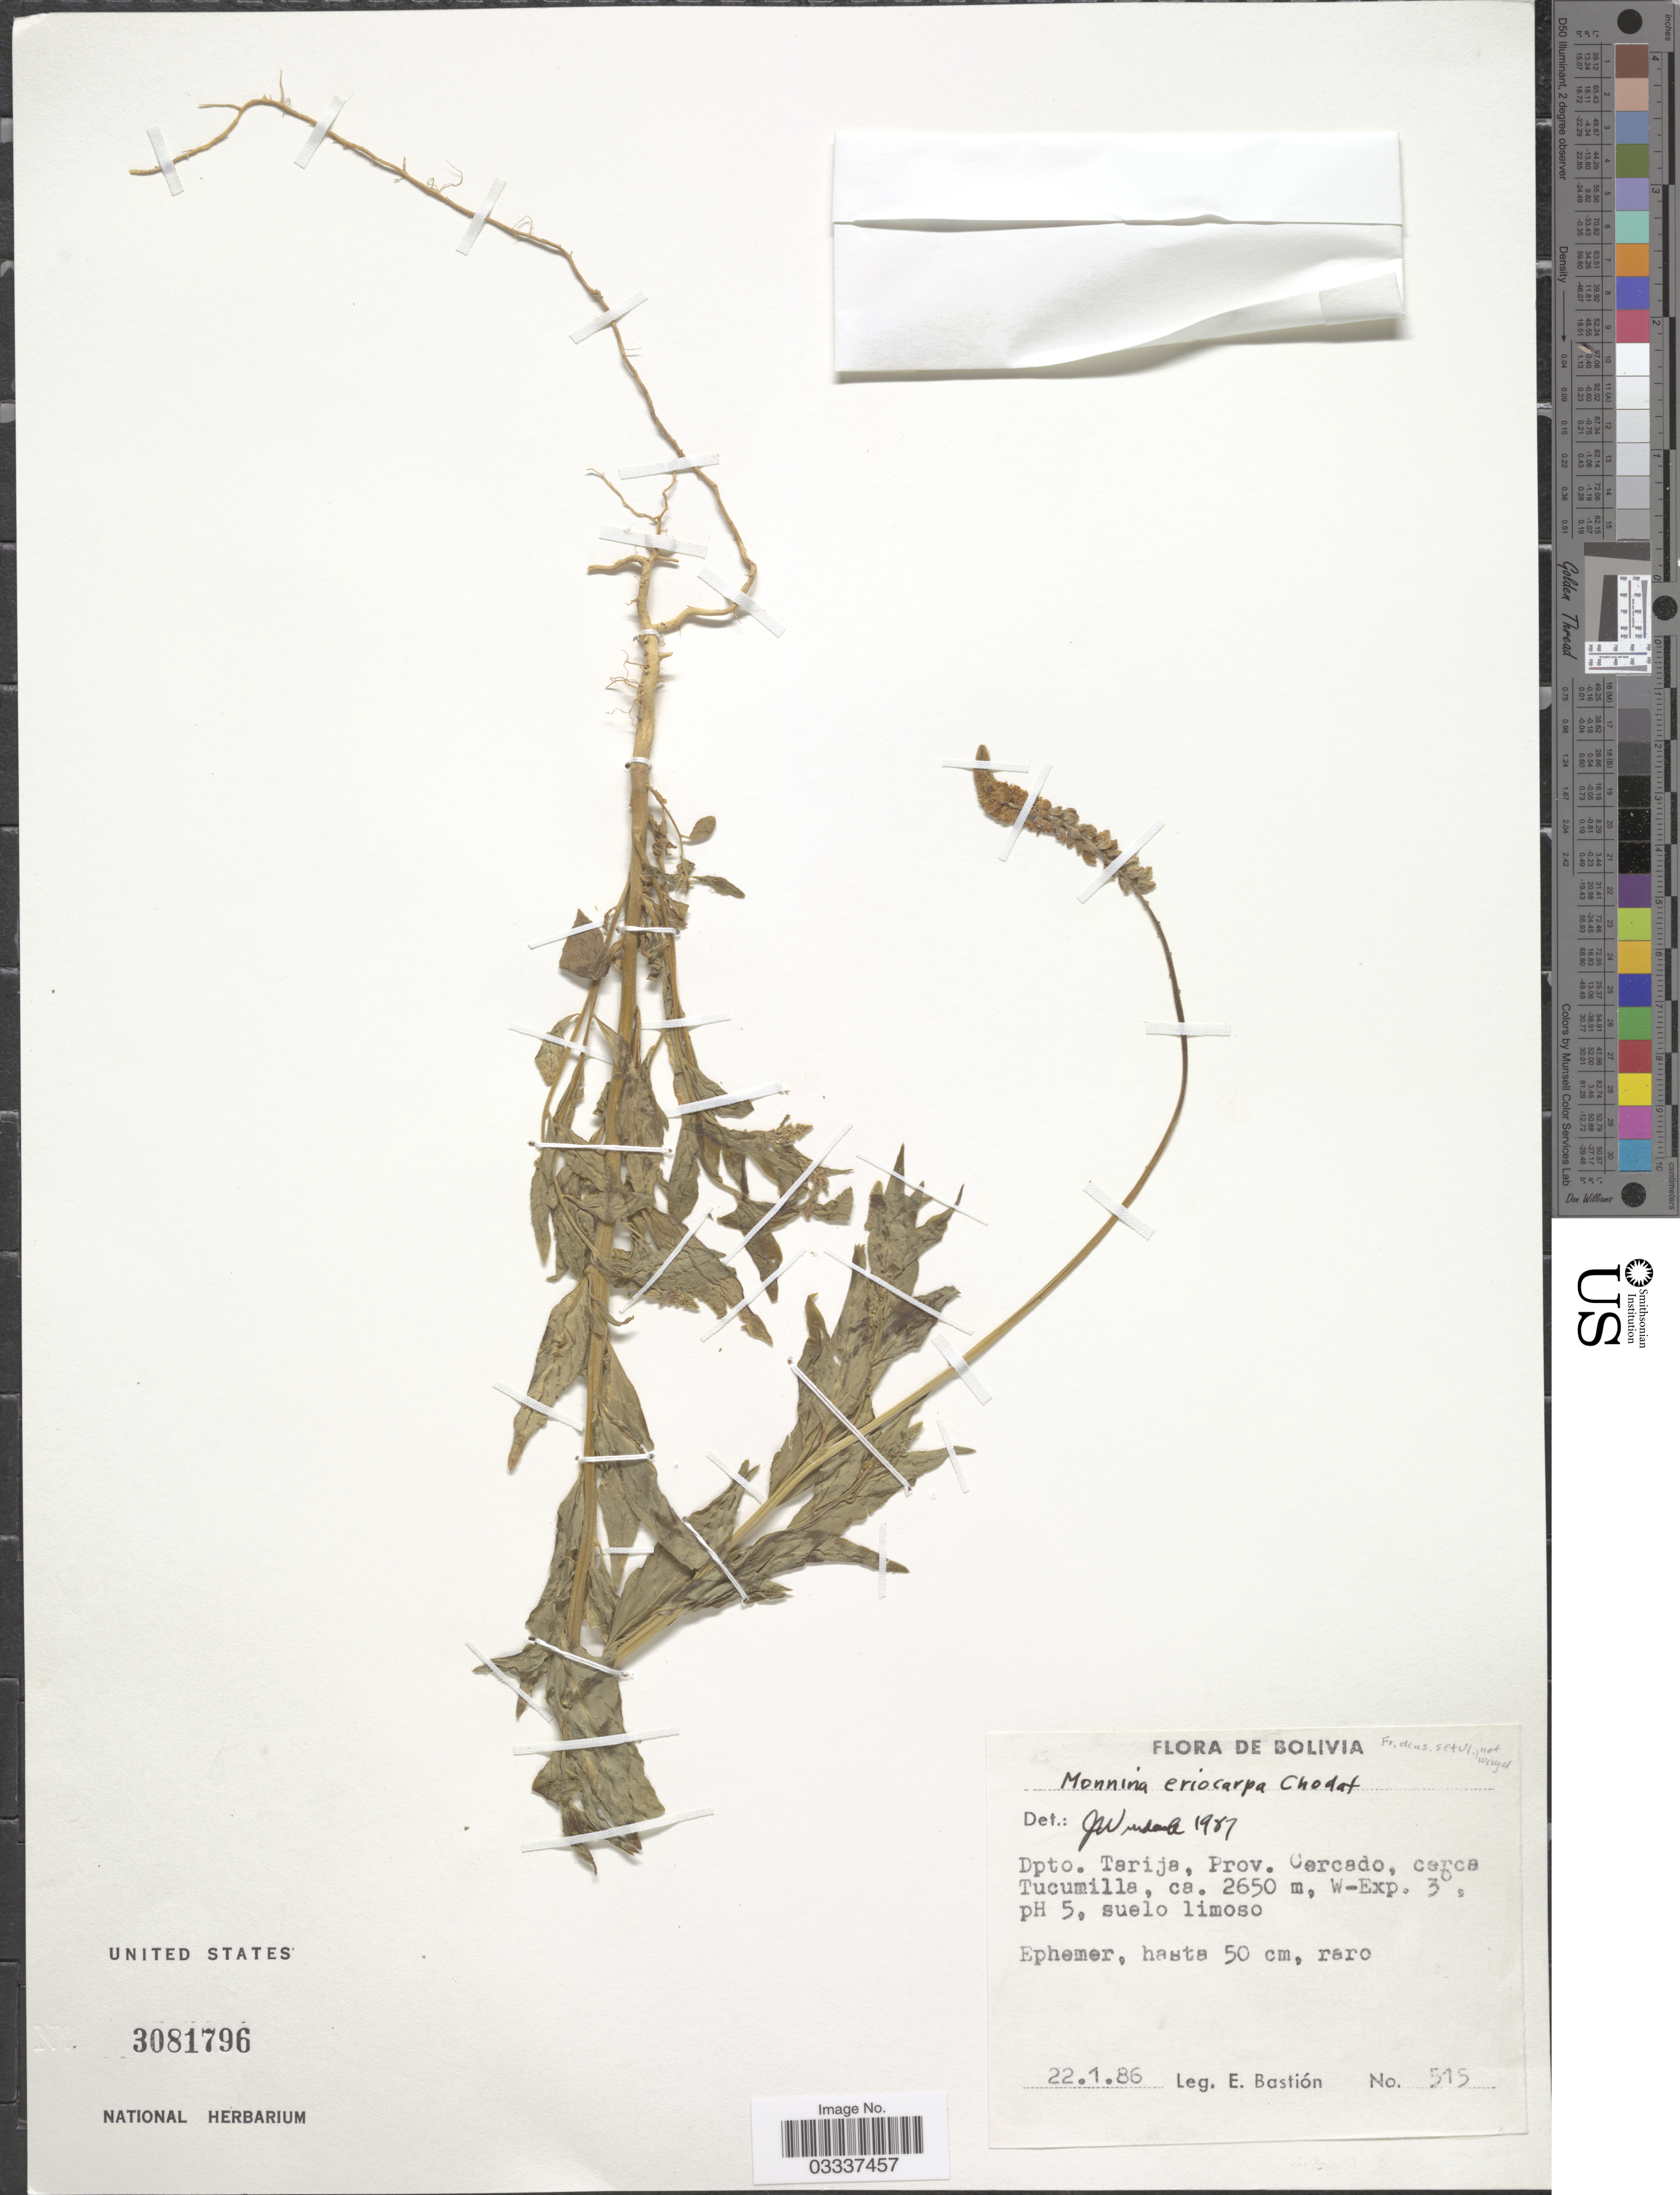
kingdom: Plantae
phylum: Tracheophyta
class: Magnoliopsida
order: Fabales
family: Polygalaceae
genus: Monnina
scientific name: Monnina erioclada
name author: Gand.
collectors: E. Bastion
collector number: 515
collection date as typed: Transcribed d/m/y: 22/1/86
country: Bolivia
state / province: Tarija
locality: Dpto. Tarija, Prov. Cercado, cerca Tucumilla.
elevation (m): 2650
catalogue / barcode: US 3081796